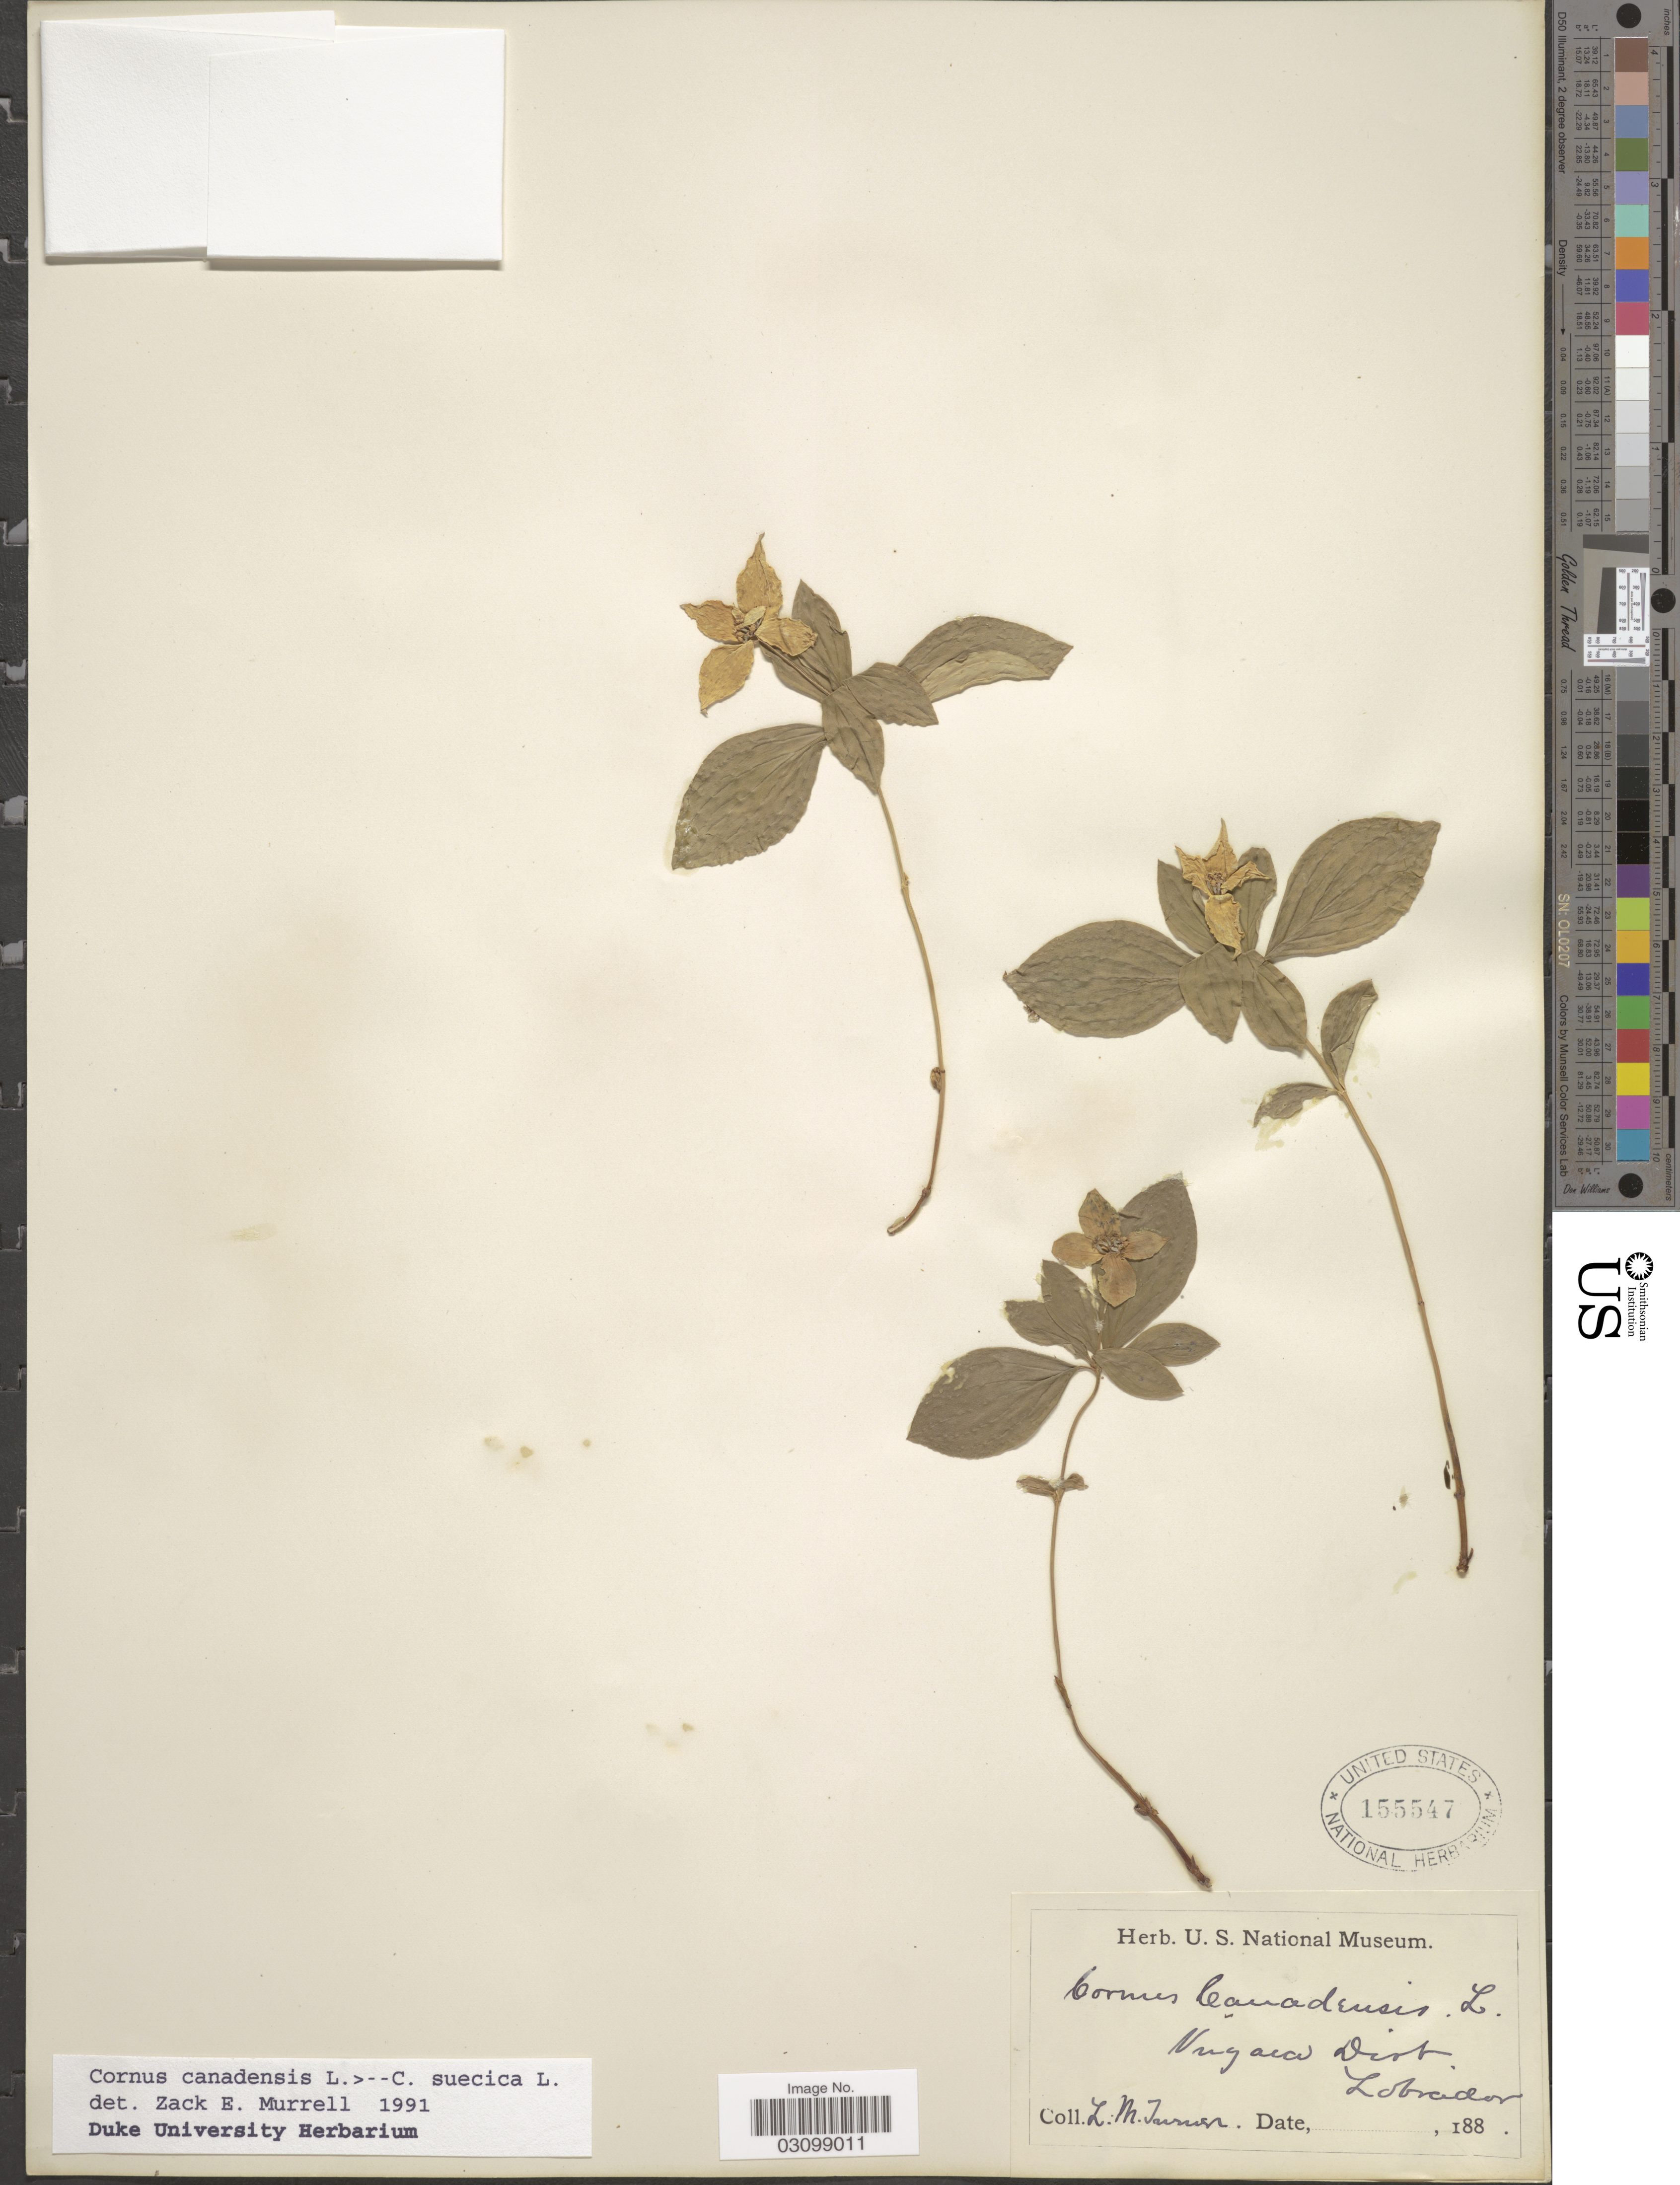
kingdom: Plantae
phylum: Tracheophyta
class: Magnoliopsida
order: Cornales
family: Cornaceae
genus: Cornus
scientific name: Cornus sp.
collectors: L. M. Turner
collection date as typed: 188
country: Canada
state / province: Newfoundland and Labrador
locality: Ungava Dist. Labrador.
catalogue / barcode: US 155547